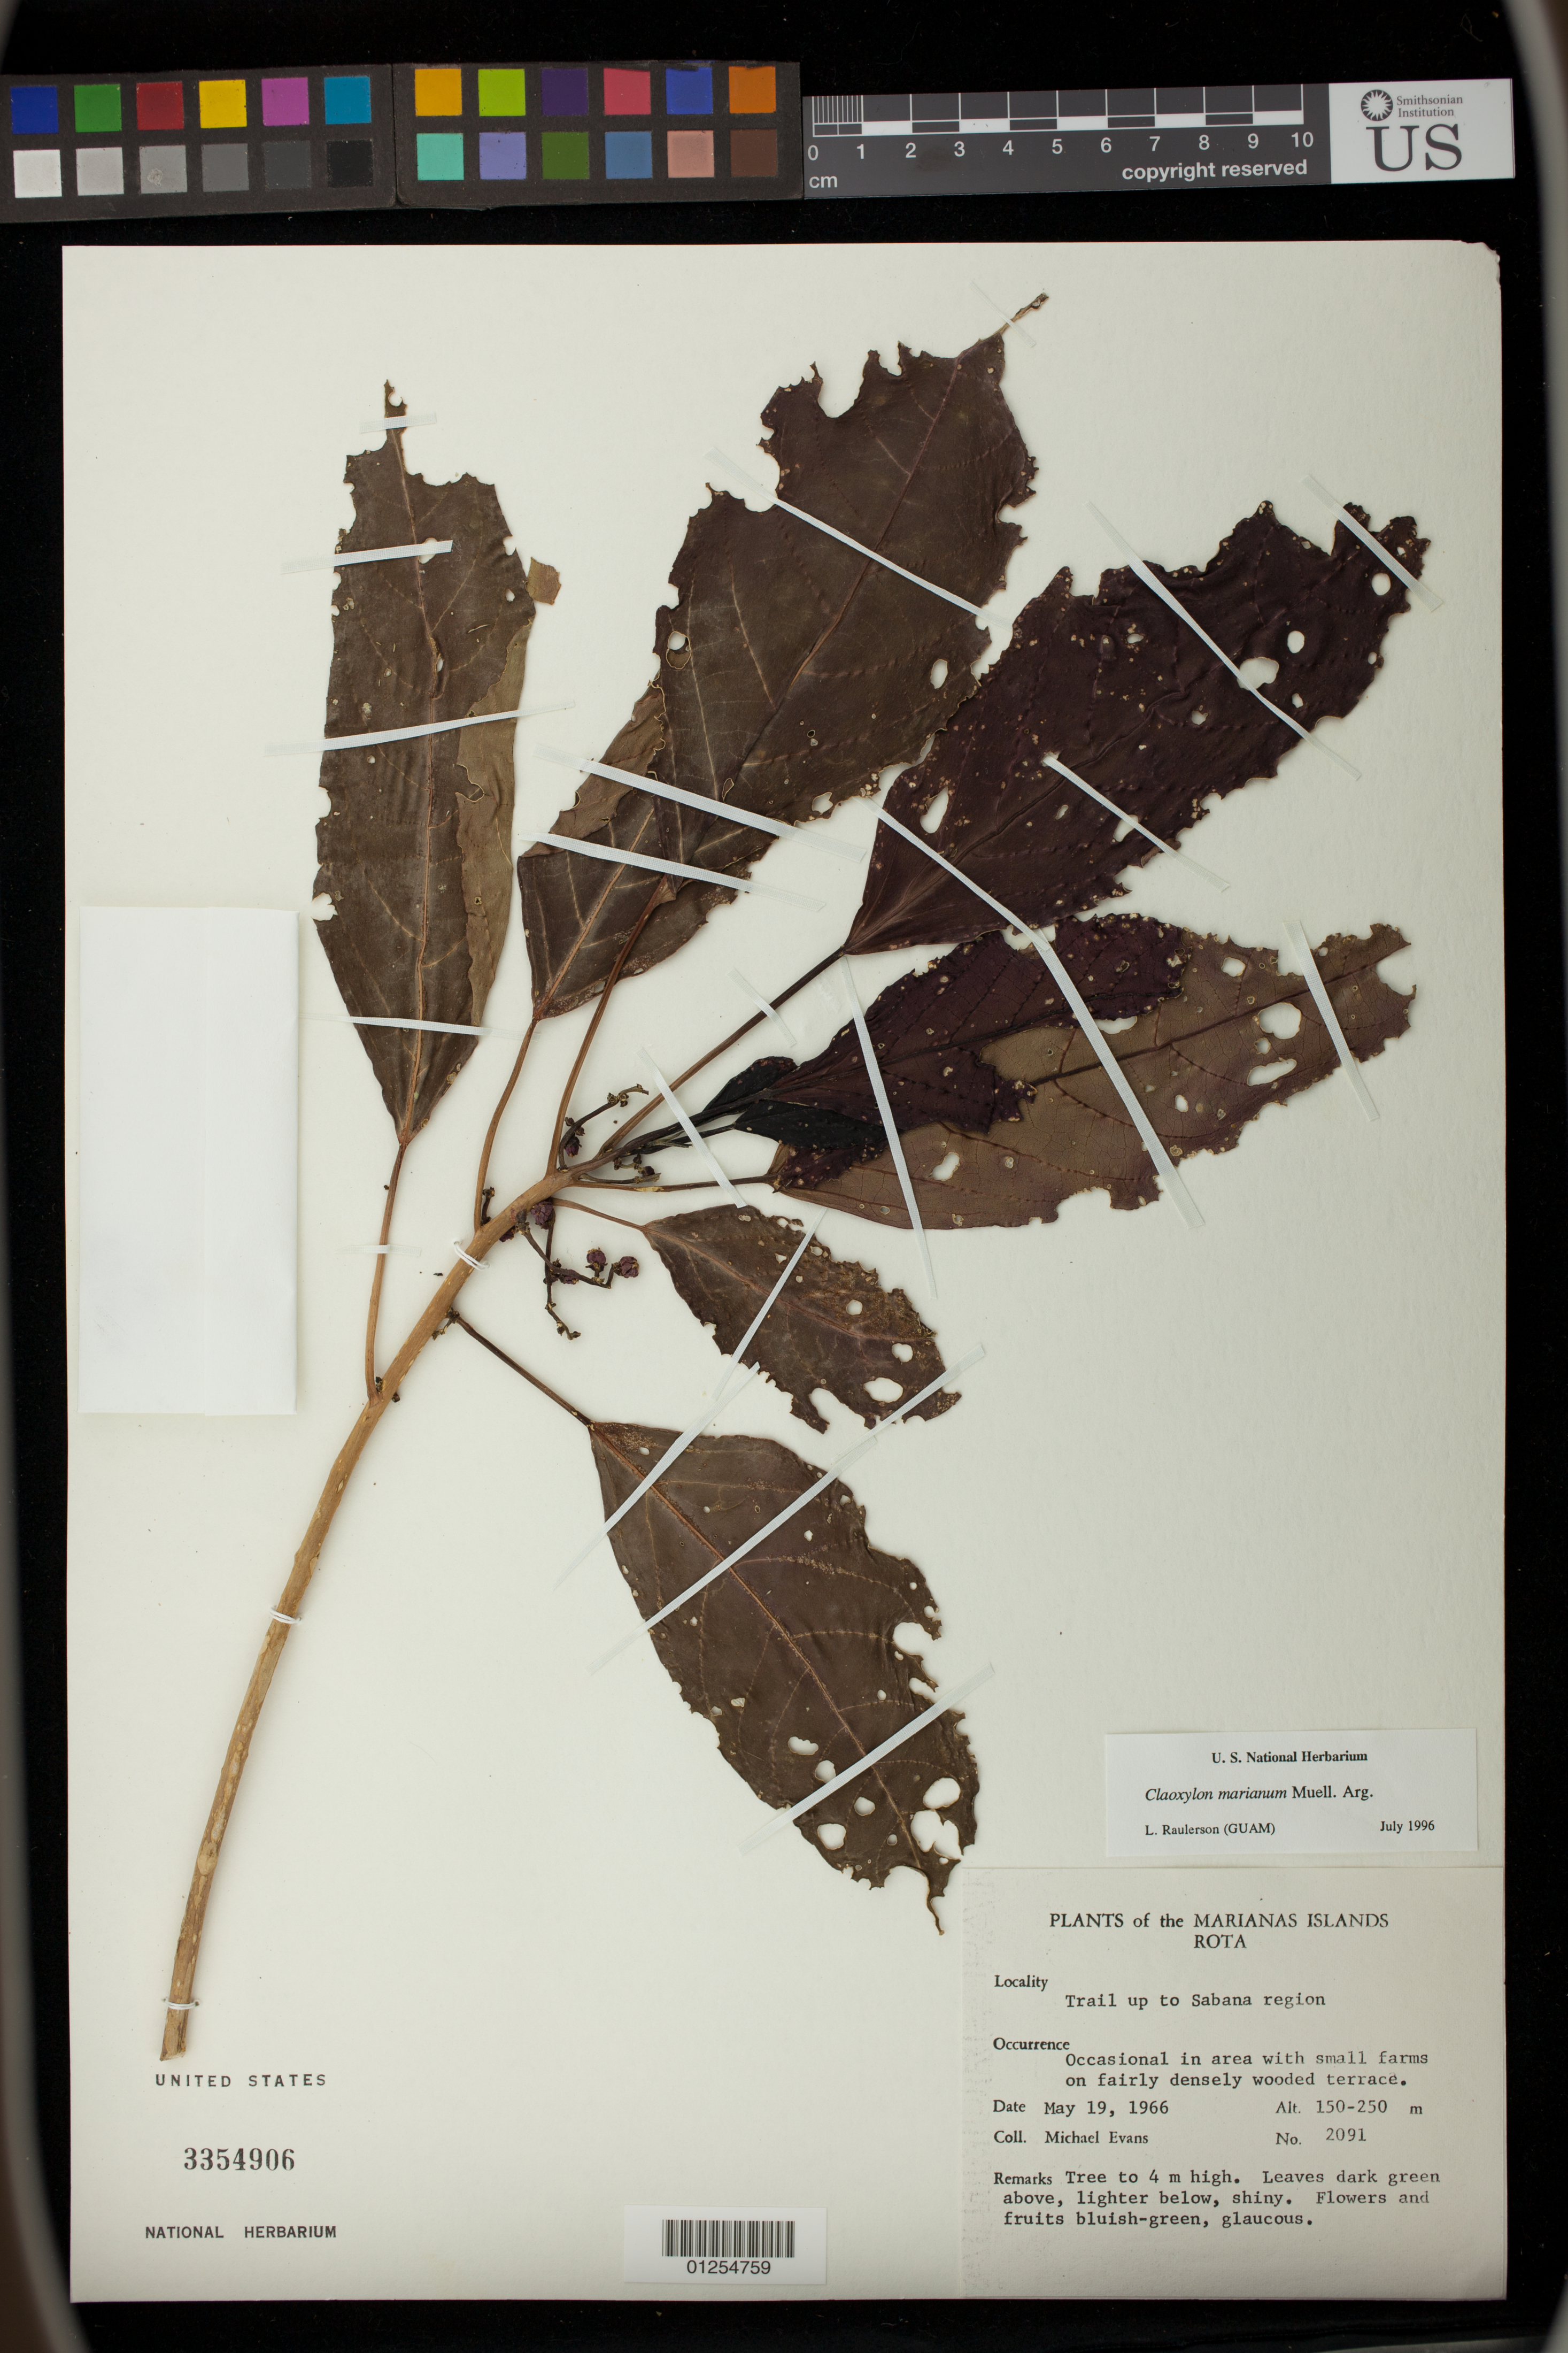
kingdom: Plantae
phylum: Tracheophyta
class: Magnoliopsida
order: Malpighiales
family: Euphorbiaceae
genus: Claoxylon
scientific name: Claoxylon marianum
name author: Müll. Arg.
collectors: M. Evans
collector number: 2091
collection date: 1966-05-19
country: Northern Mariana Islands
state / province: Rota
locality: Trail up to Sabana region.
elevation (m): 150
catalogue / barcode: US 3354906